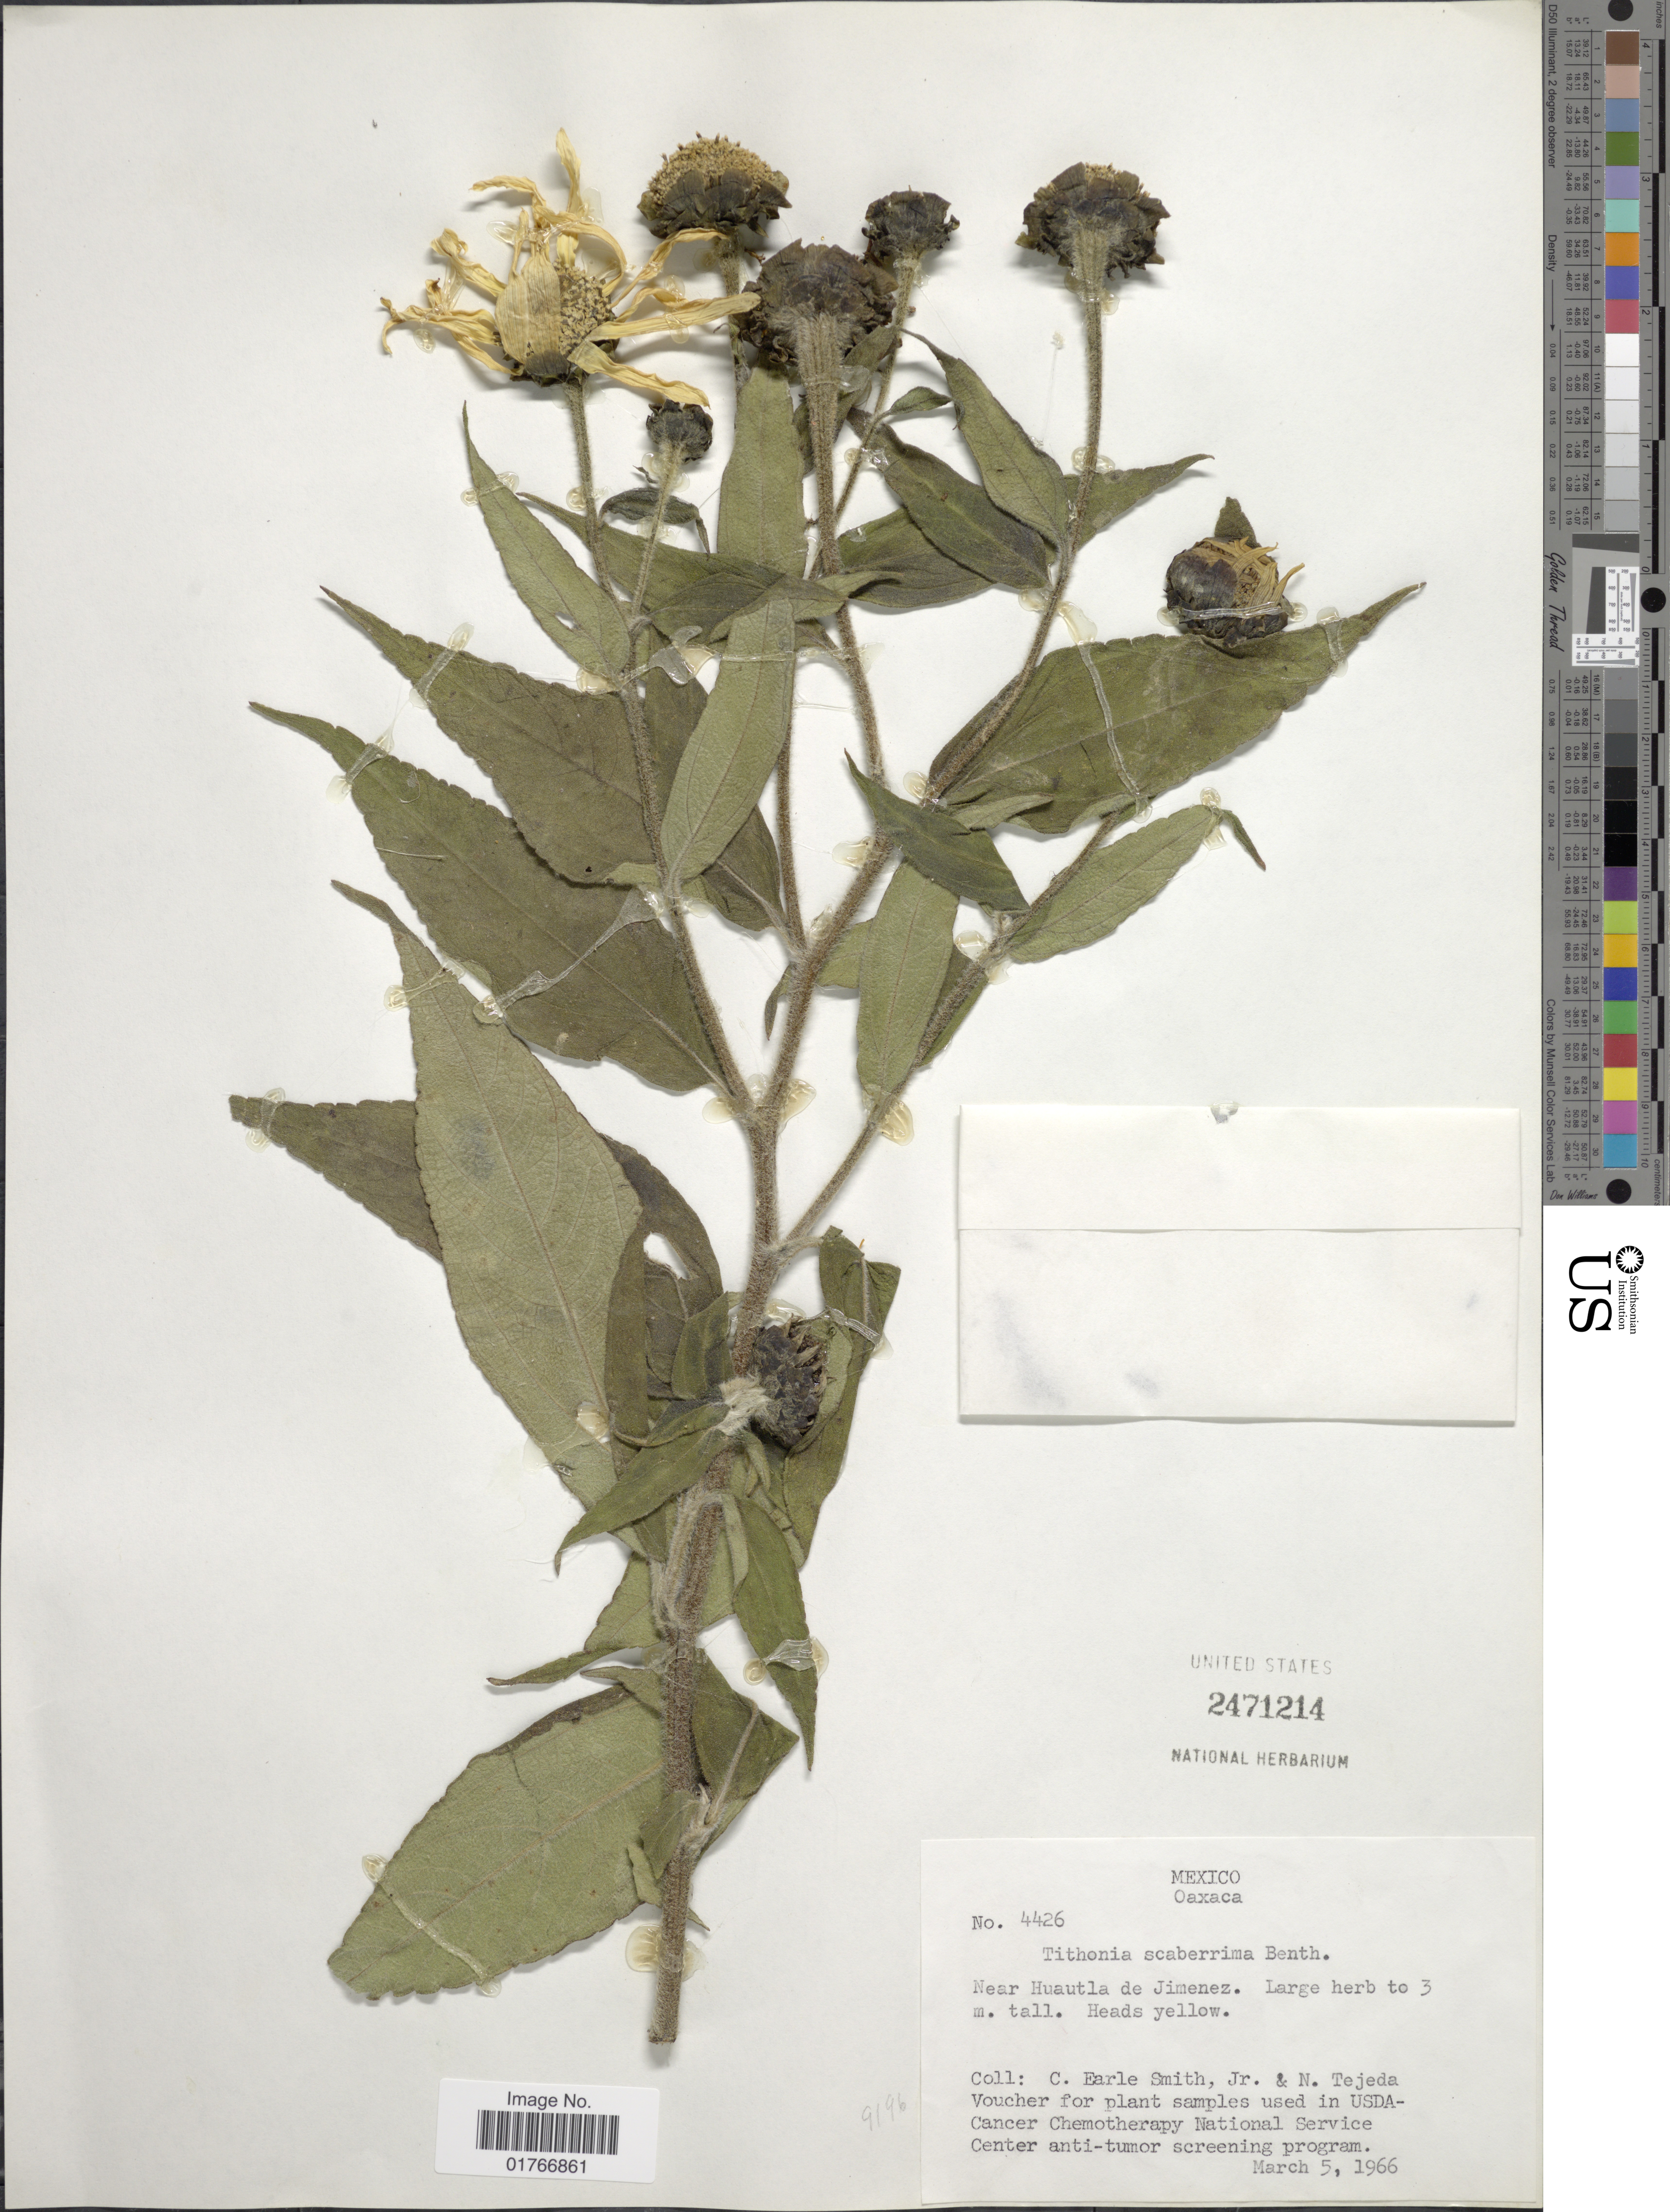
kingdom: Plantae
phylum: Tracheophyta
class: Magnoliopsida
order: Asterales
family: Asteraceae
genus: Tithonia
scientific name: Tithonia longiradiata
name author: (Bertol.) S.F. Blake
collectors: C. E. Smith Jr. & N. Tejeda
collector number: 4426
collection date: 1966-03-05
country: Mexico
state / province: Oaxaca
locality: Near Hautla de Jimenez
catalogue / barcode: US 2471214